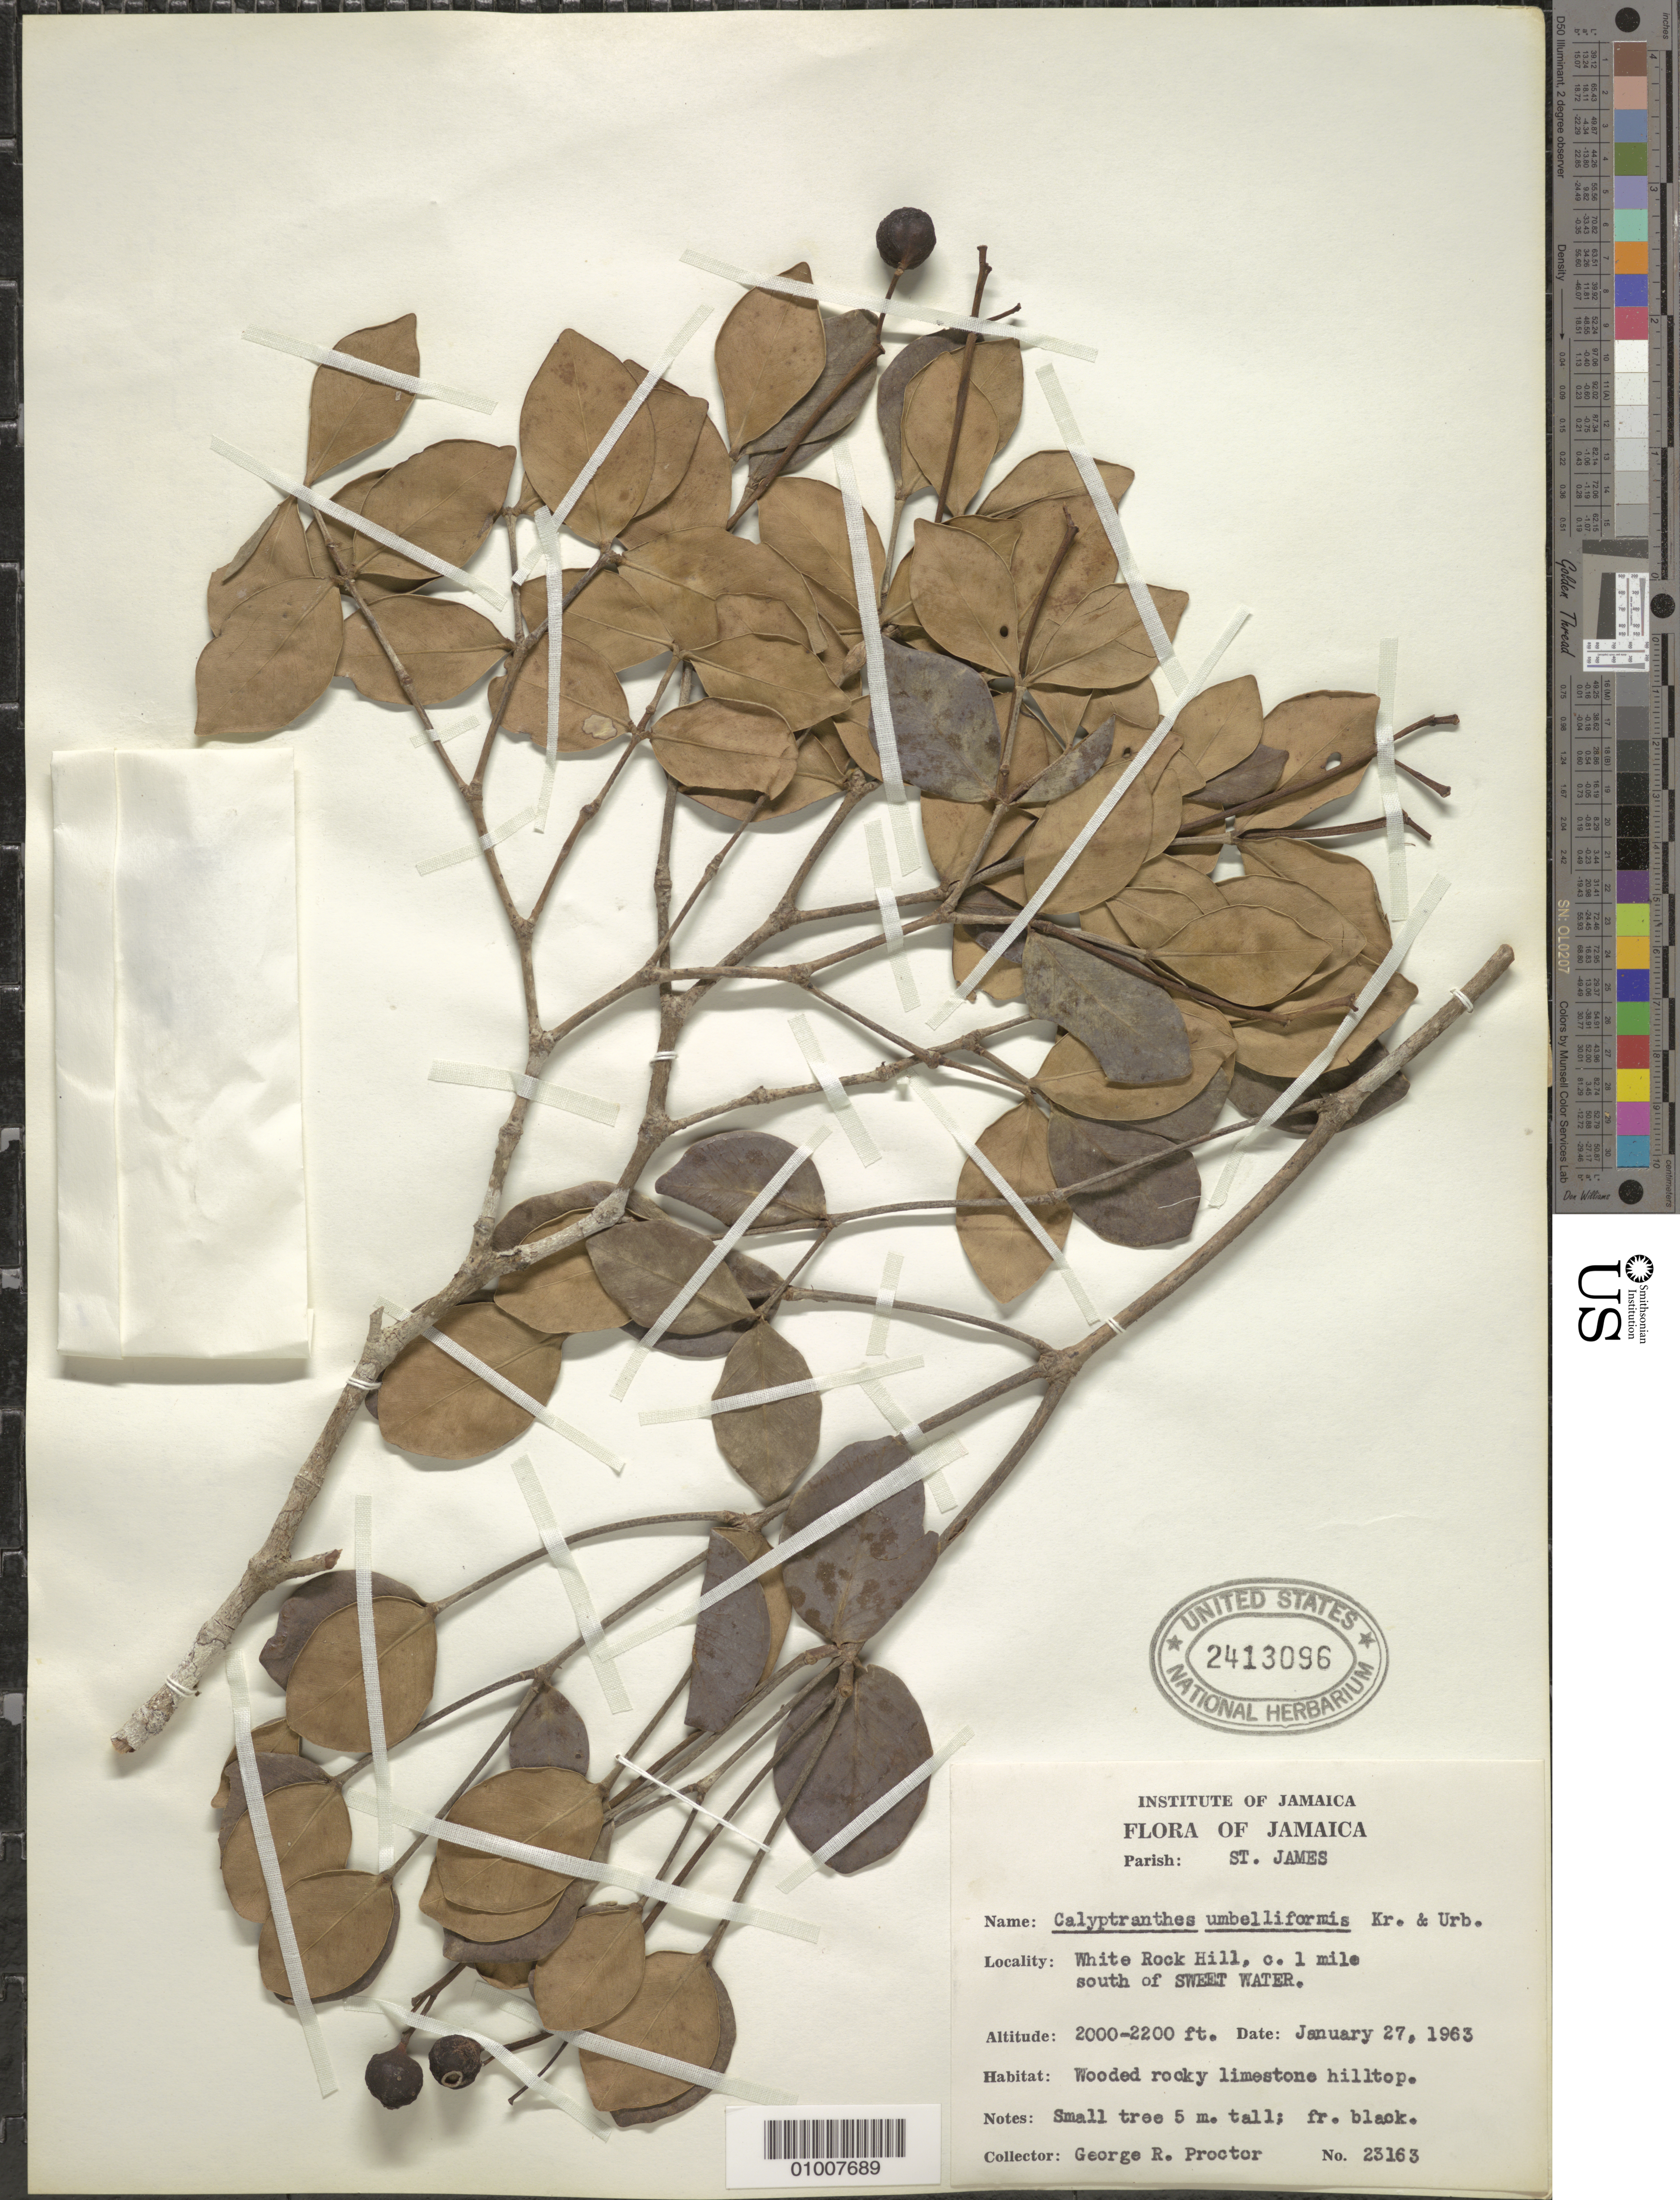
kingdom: Plantae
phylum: Tracheophyta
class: Magnoliopsida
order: Myrtales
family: Myrtaceae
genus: Myrcia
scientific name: Myrcia umbelliformis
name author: (Krug & Urb.) K. Campbell & K. Samra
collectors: G. R. Proctor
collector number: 23163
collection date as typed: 27 Jan 1963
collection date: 1963-01-27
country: Jamaica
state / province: Saint James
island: Jamaica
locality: White Rock Hill, ca. 1 mile south of Sweet Water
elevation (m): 610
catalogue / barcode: US 2413096